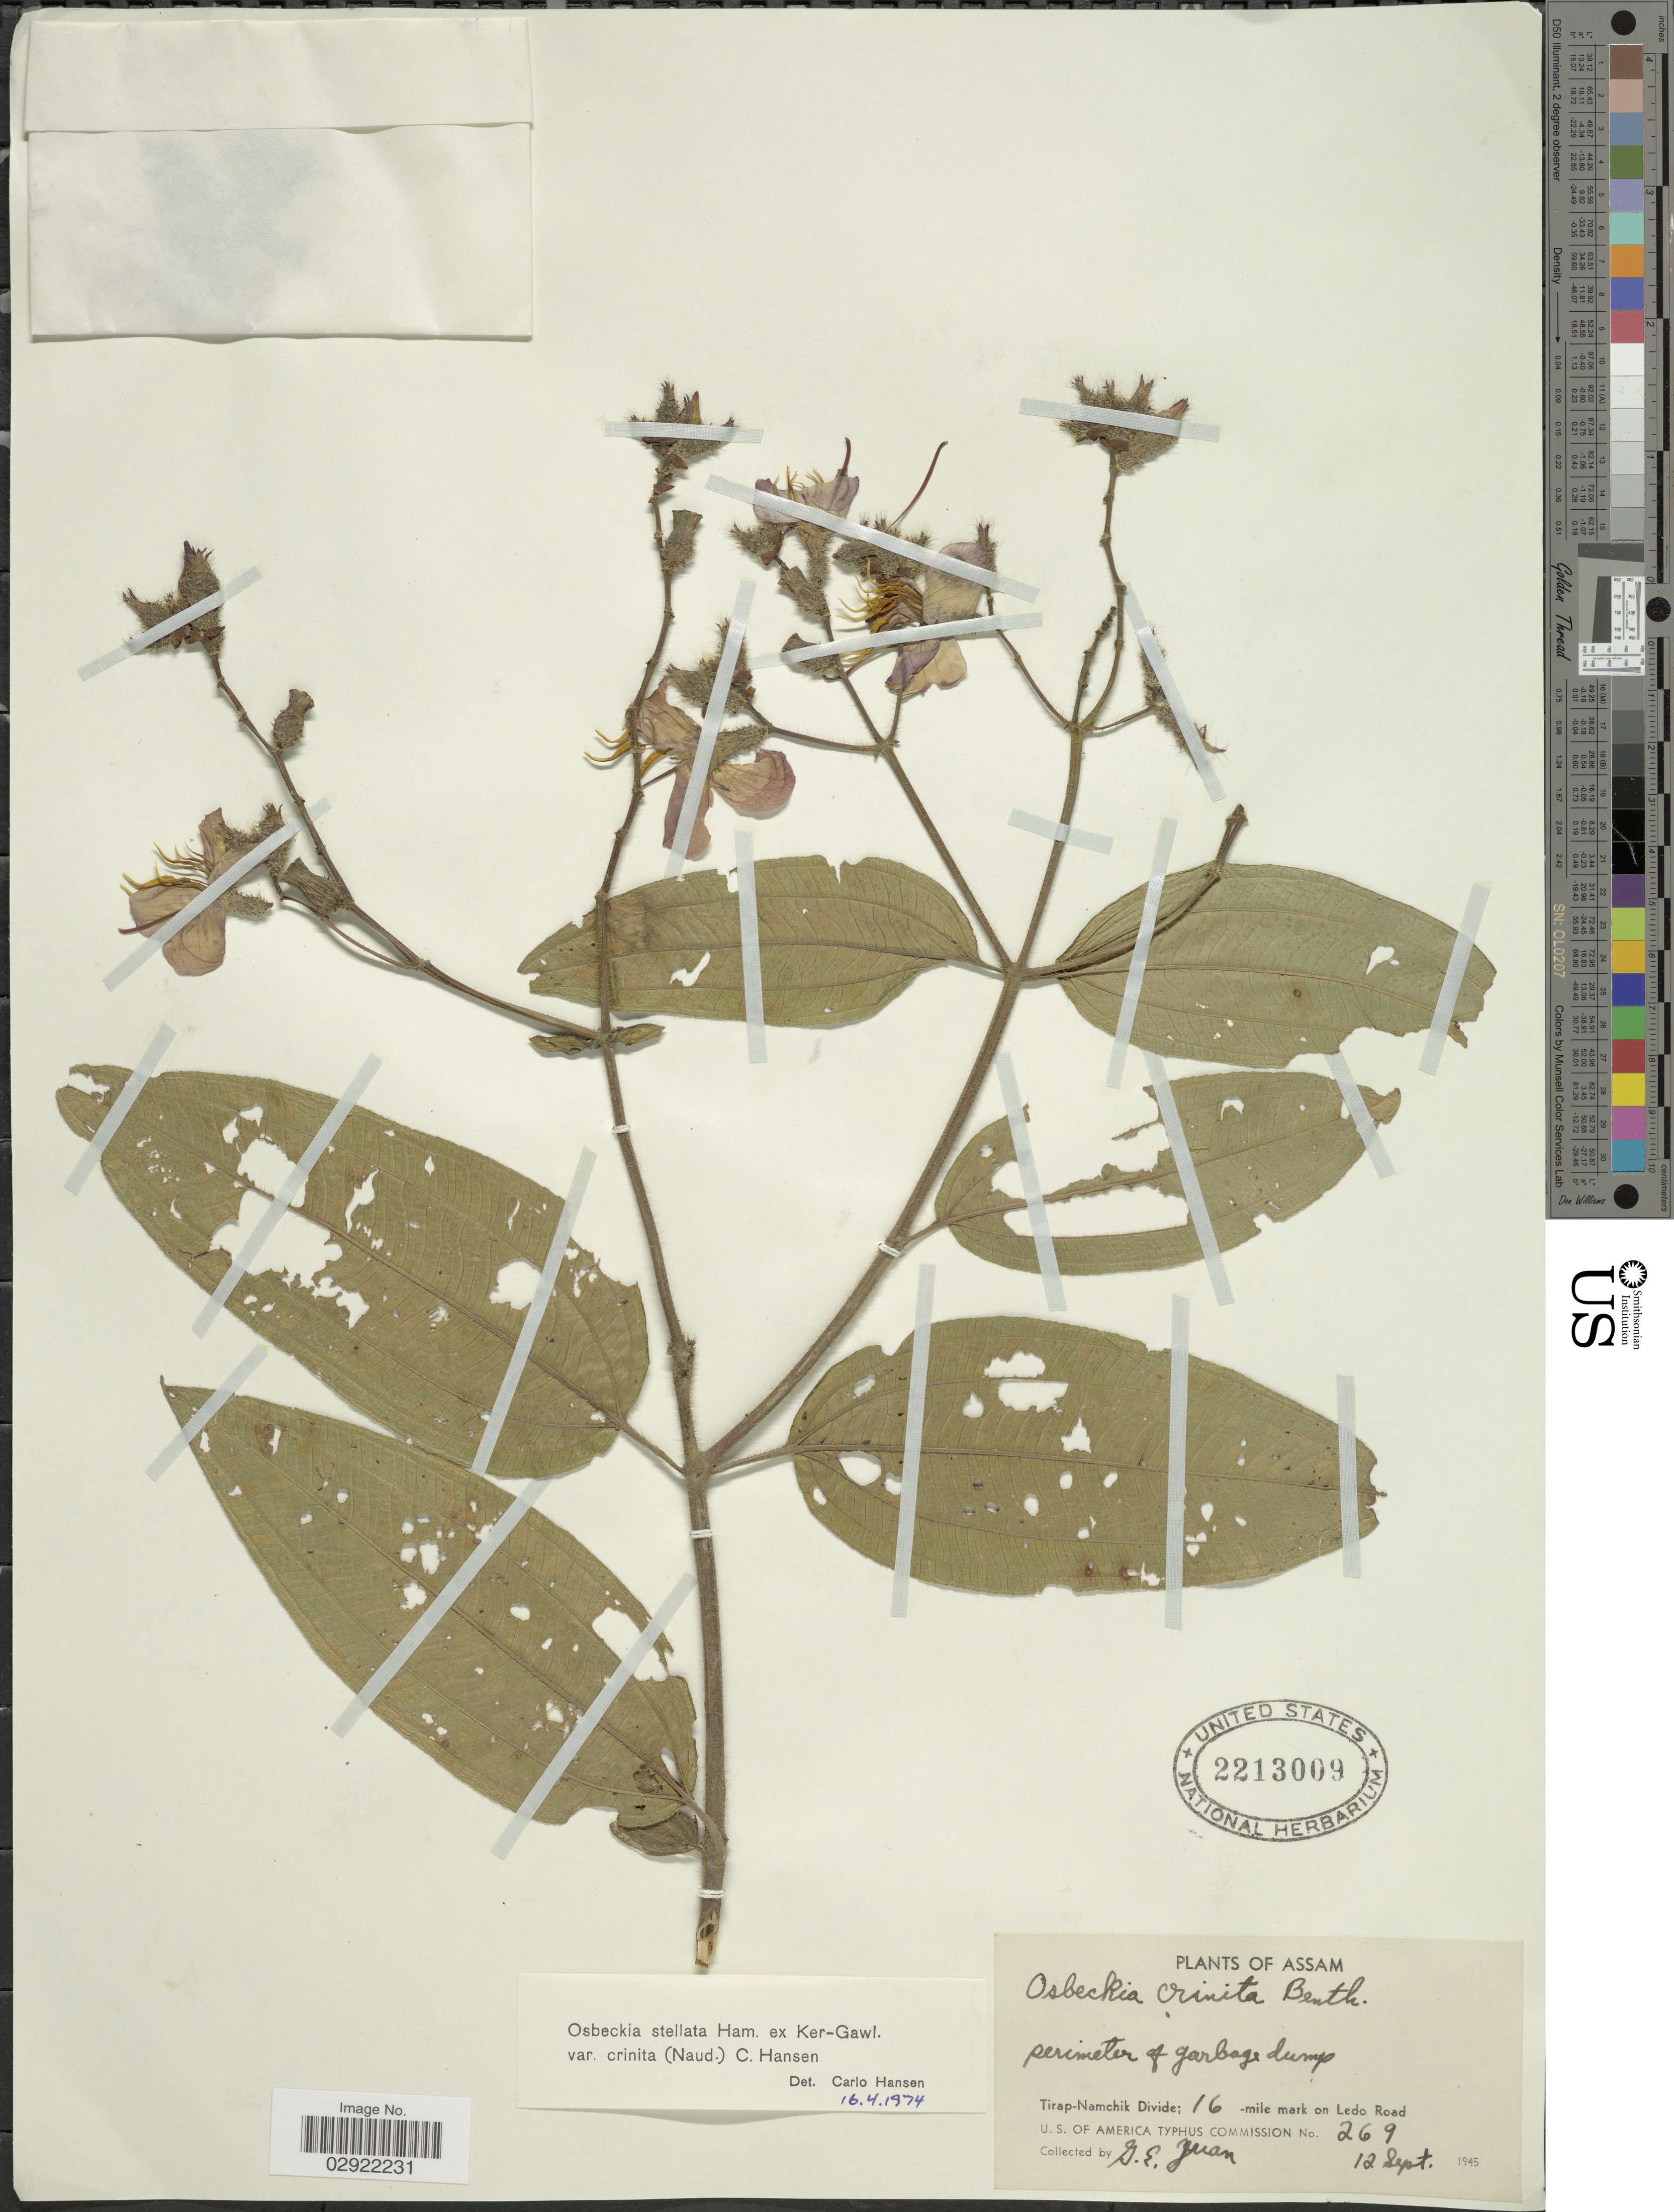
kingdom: Plantae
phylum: Tracheophyta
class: Magnoliopsida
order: Myrtales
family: Melastomataceae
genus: Osbeckia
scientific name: Osbeckia stellata var. crinita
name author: (Benth. ex Naudin) C.Hansen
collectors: G. Juan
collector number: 269?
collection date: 1945-09-12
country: India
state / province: Assam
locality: Tirap-Namchik Divide; 16-mile mark on Ledo Road.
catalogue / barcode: US 2213009